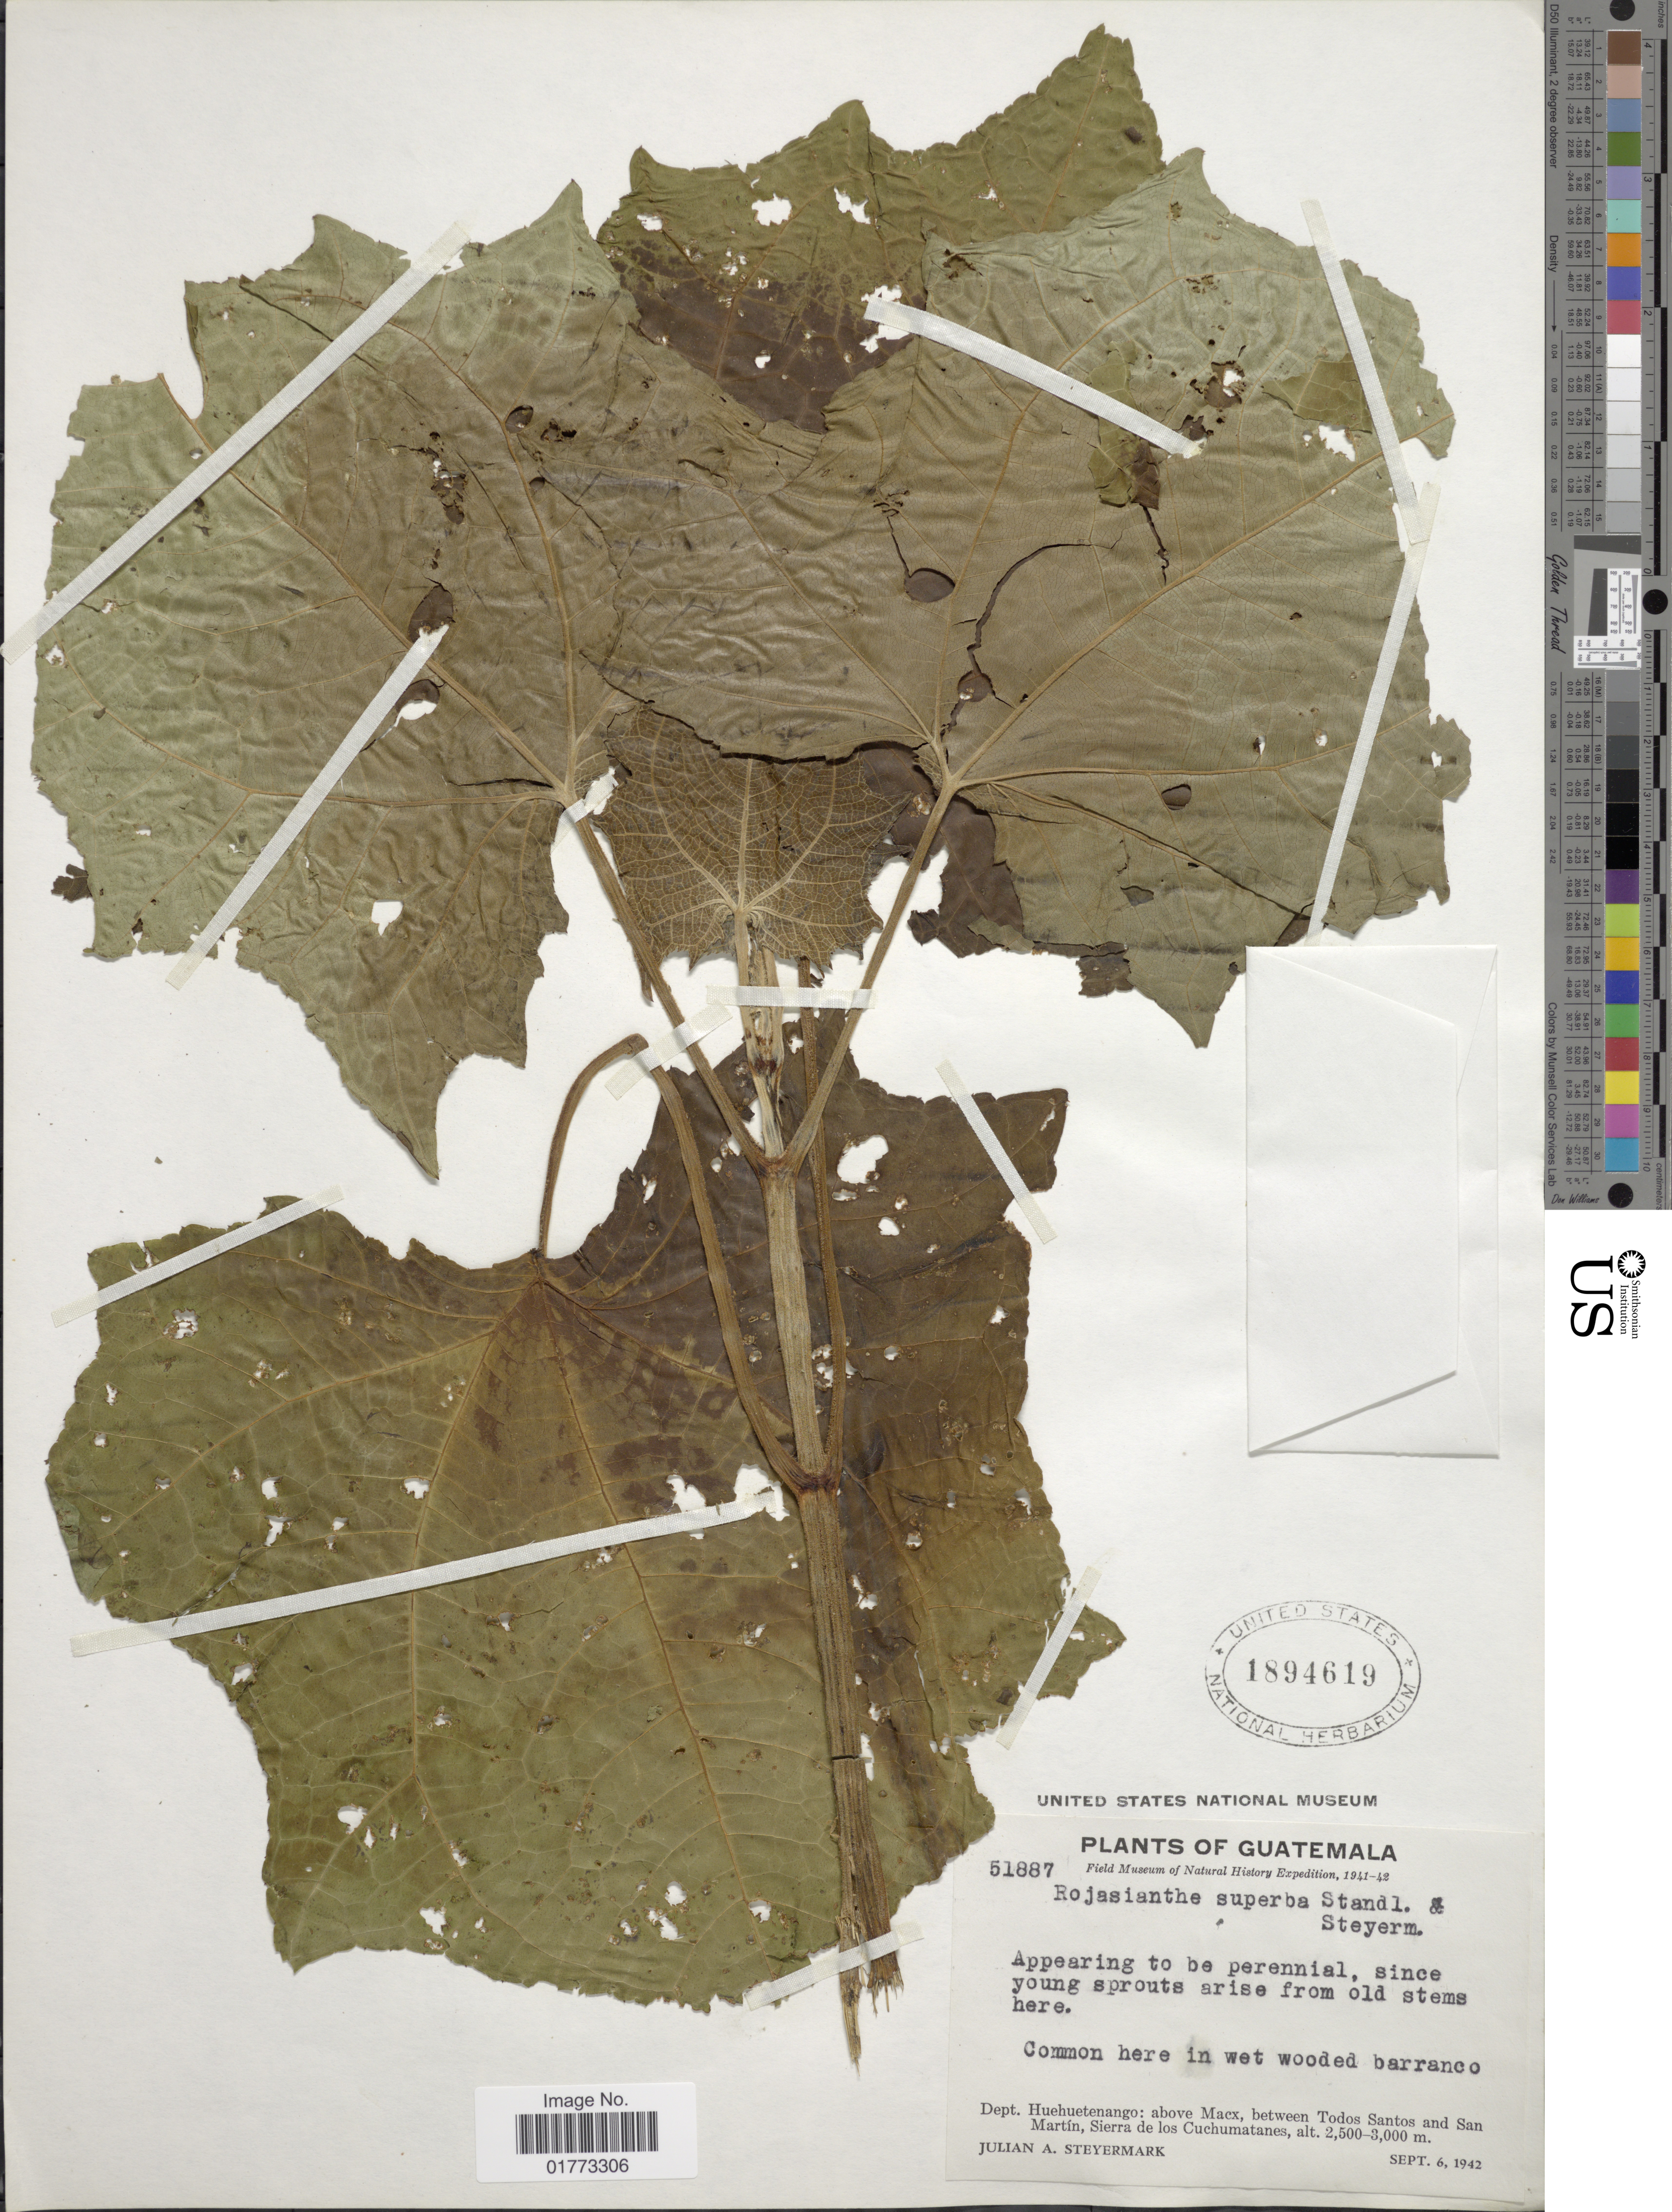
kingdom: Plantae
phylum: Tracheophyta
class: Magnoliopsida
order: Asterales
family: Asteraceae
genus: Rojasianthe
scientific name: Rojasianthe superba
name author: Standl. & Steyerm.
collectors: J. Steyermark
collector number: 51887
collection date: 1942-09-06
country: Guatemala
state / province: Huehuetenango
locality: Above Macx, between Todos Santos and San Martín, Sierra de los Cuchumatanes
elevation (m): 2500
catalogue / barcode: US 1894619